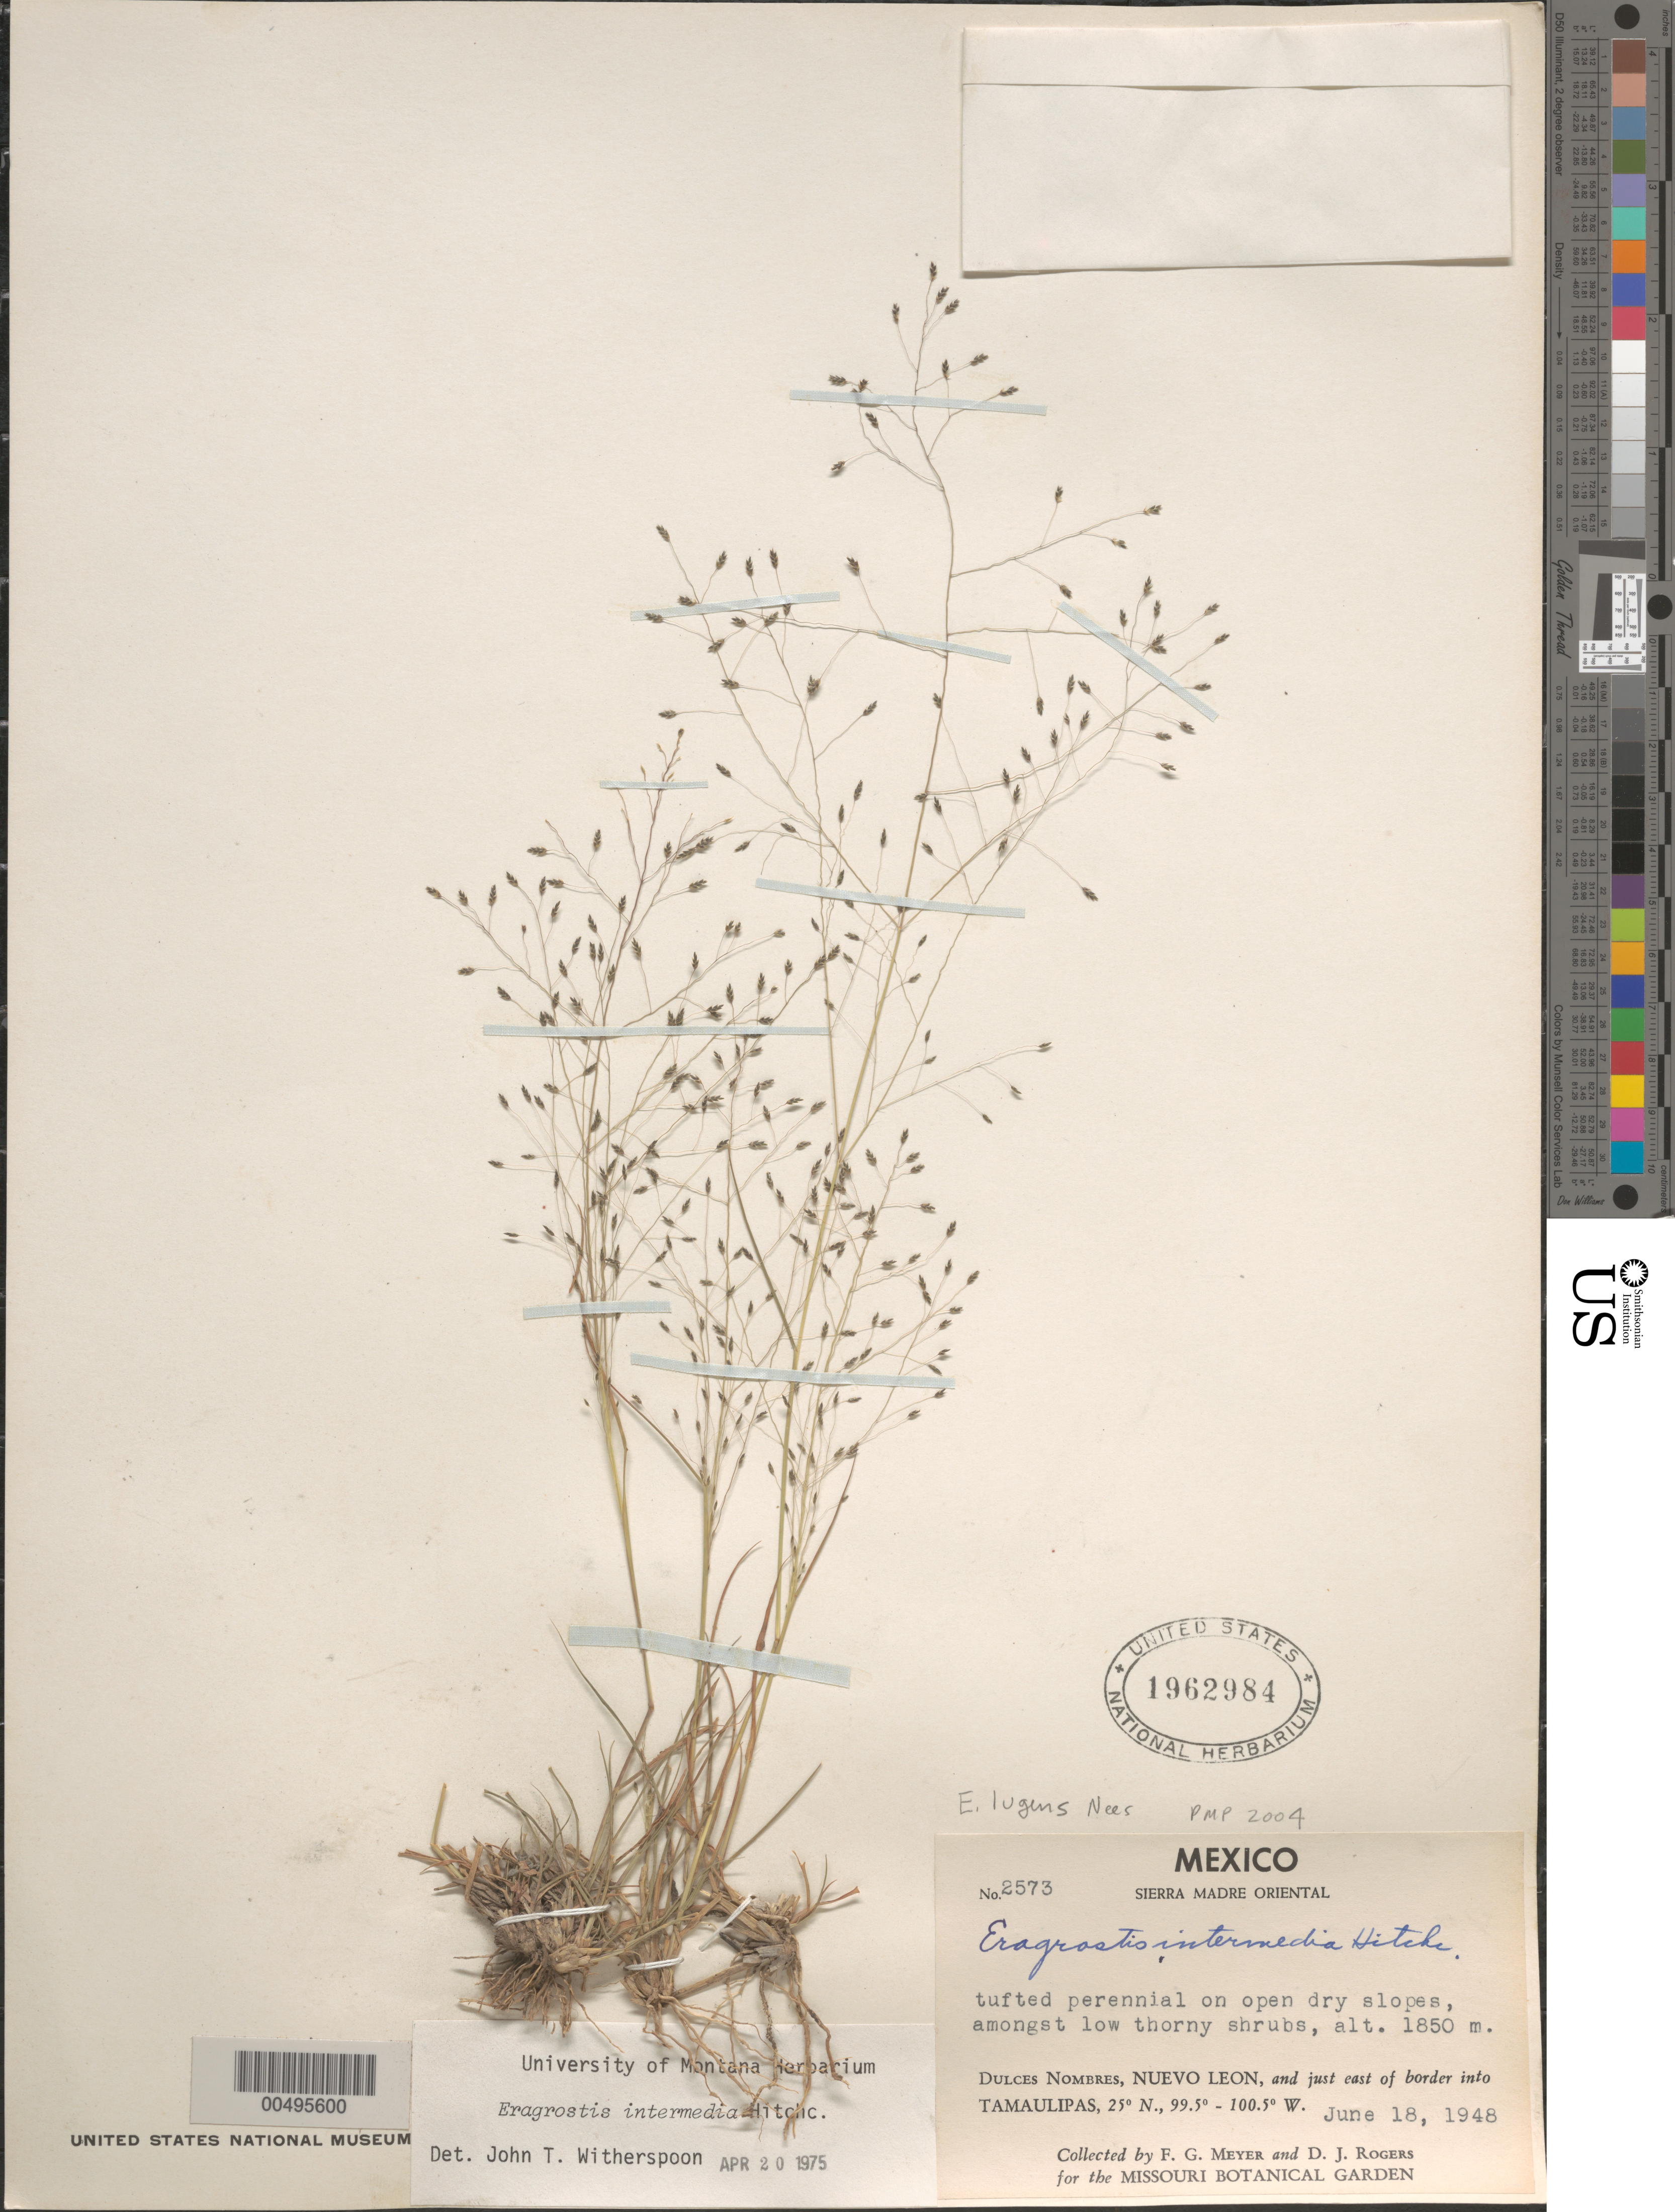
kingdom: Plantae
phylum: Tracheophyta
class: Liliopsida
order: Poales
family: Poaceae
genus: Eragrostis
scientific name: Eragrostis intermedia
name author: Hitchc.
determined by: Witherspoon, John T.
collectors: F. G. Meyer & D. J. Rogers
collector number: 2573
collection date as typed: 18 Jun 1948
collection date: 1948-06-18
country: Mexico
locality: Sierra Madre Oriental, Dulces Nombres, Nuevo Leon, and just E of border into Tamaulipas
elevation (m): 1850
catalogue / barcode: US 1962984